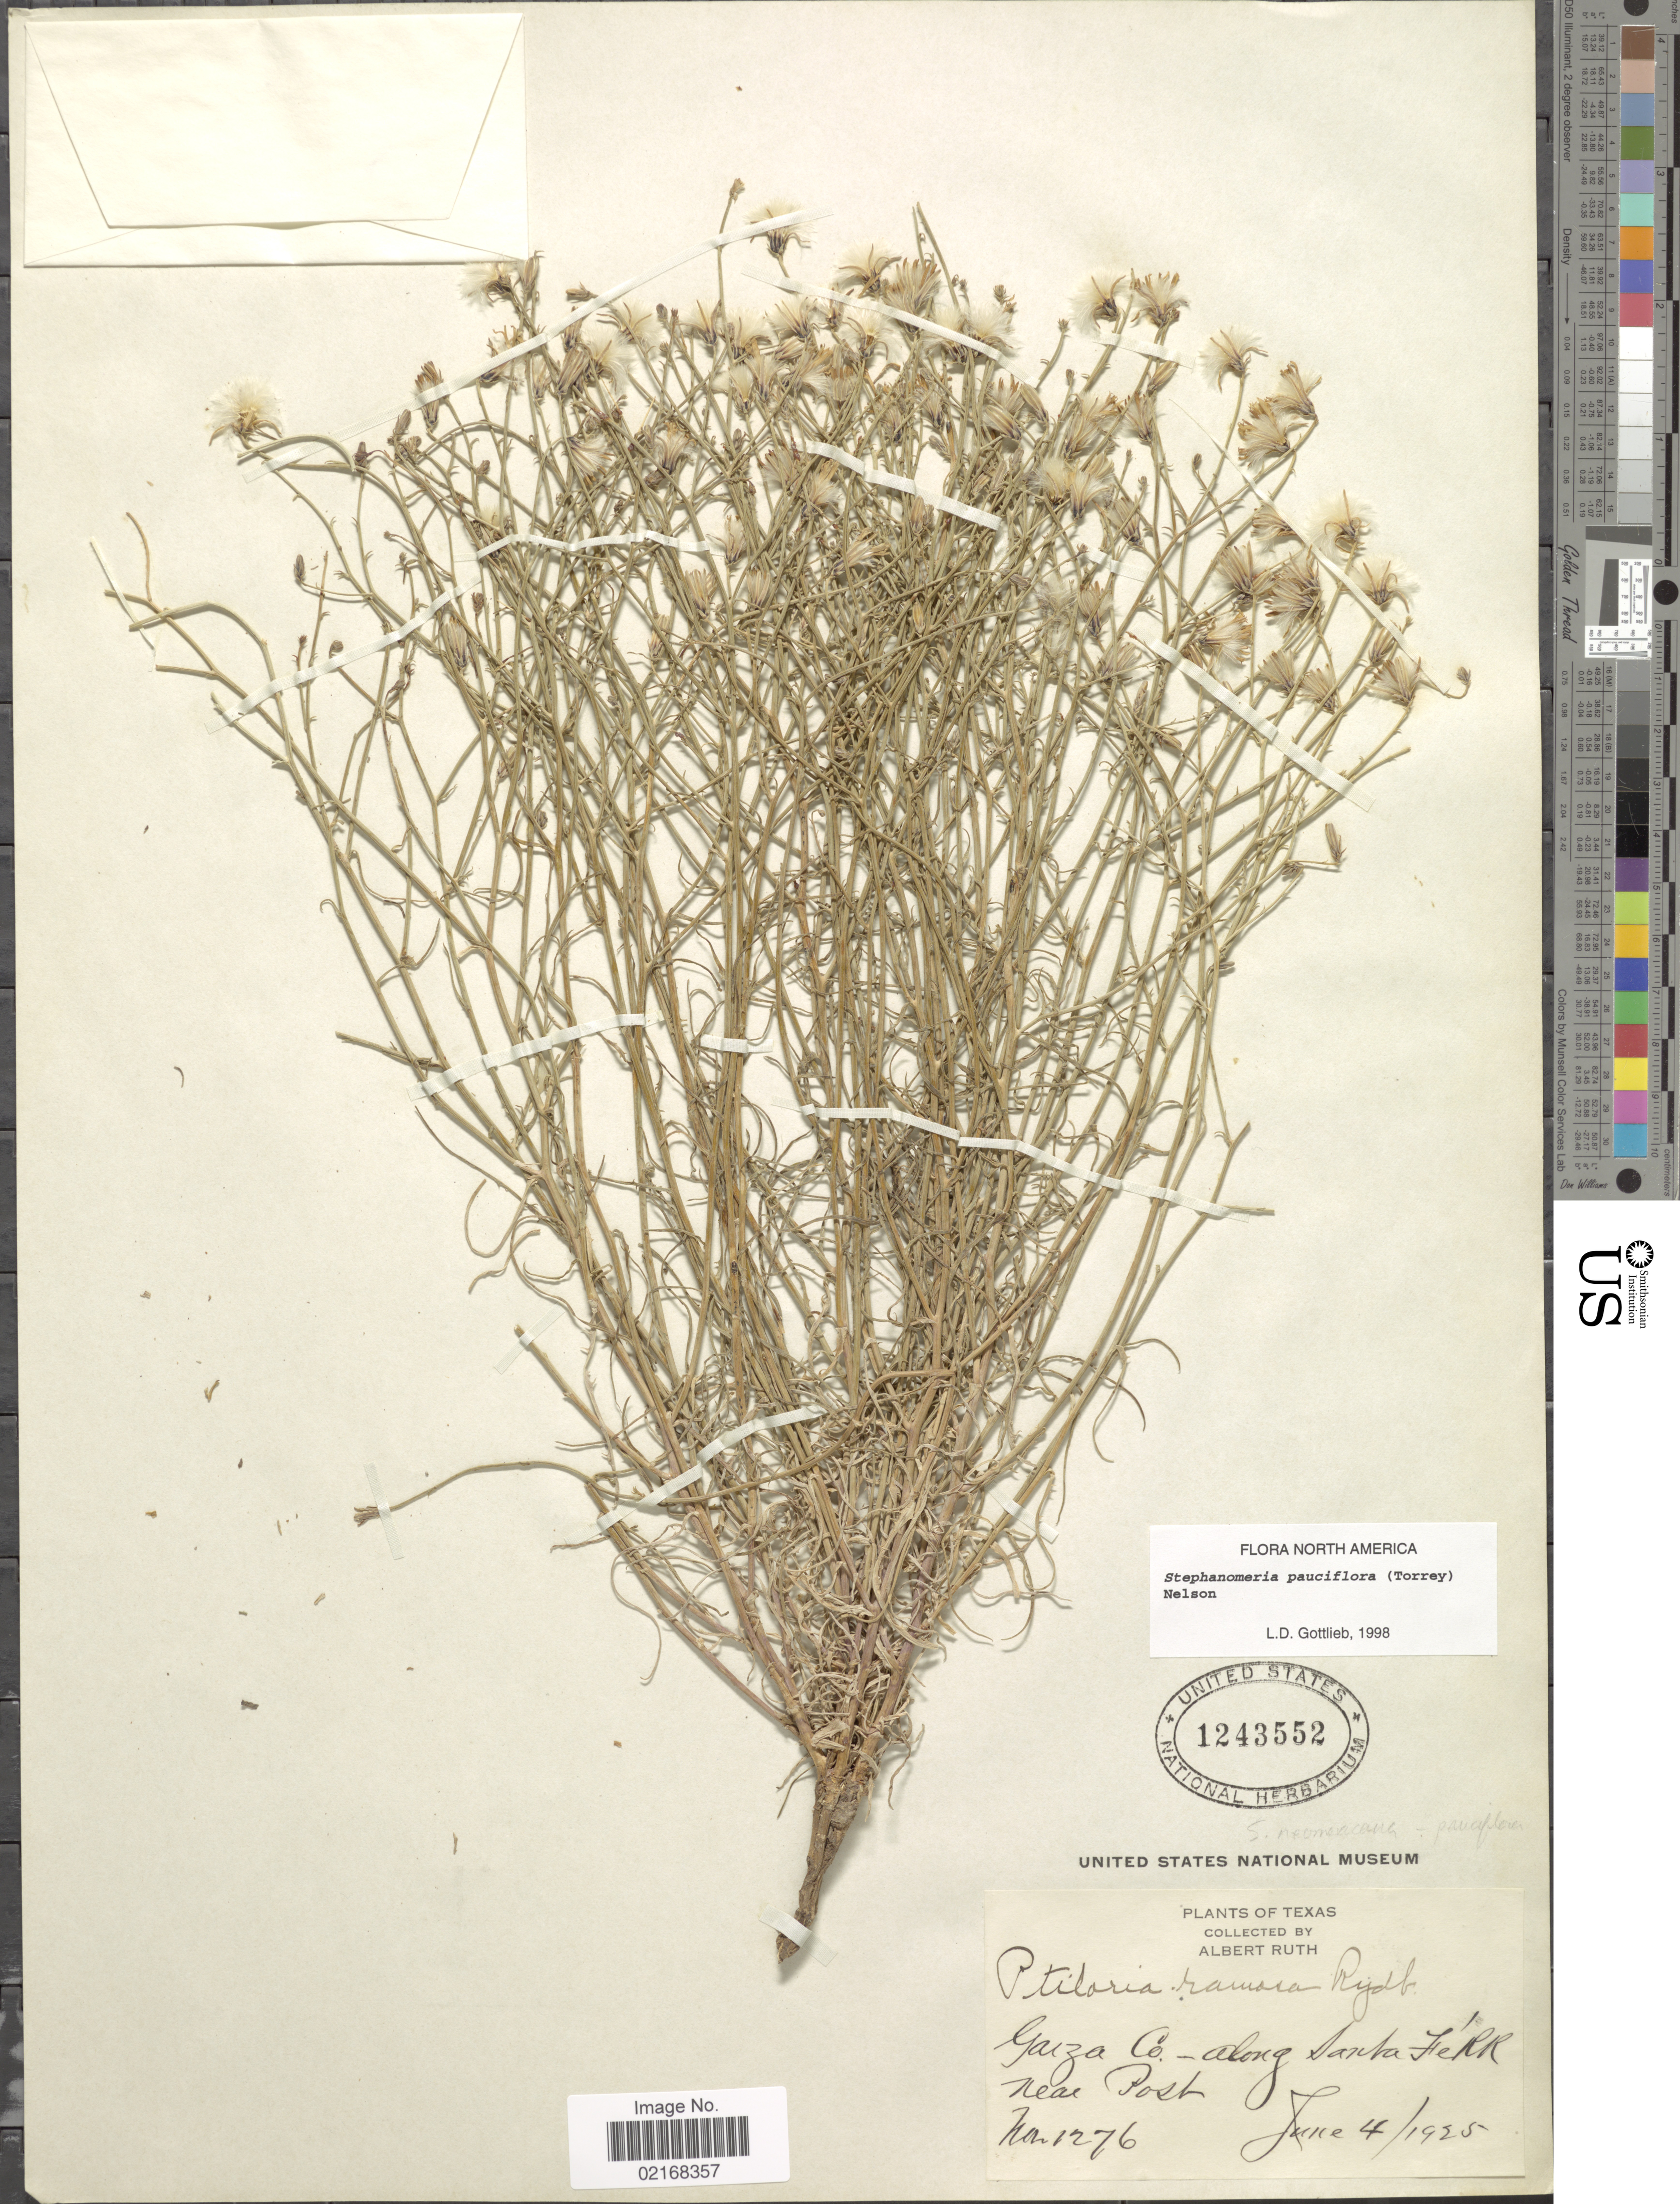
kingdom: Plantae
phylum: Tracheophyta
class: Magnoliopsida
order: Asterales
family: Asteraceae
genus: Stephanomeria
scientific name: Stephanomeria pauciflora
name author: (Torr.) A. Nelson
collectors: A. Ruth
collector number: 1276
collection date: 1925-06-04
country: United States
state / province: Texas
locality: Ganza Co. - along Santa Fe rr near Post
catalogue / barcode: US 1243552